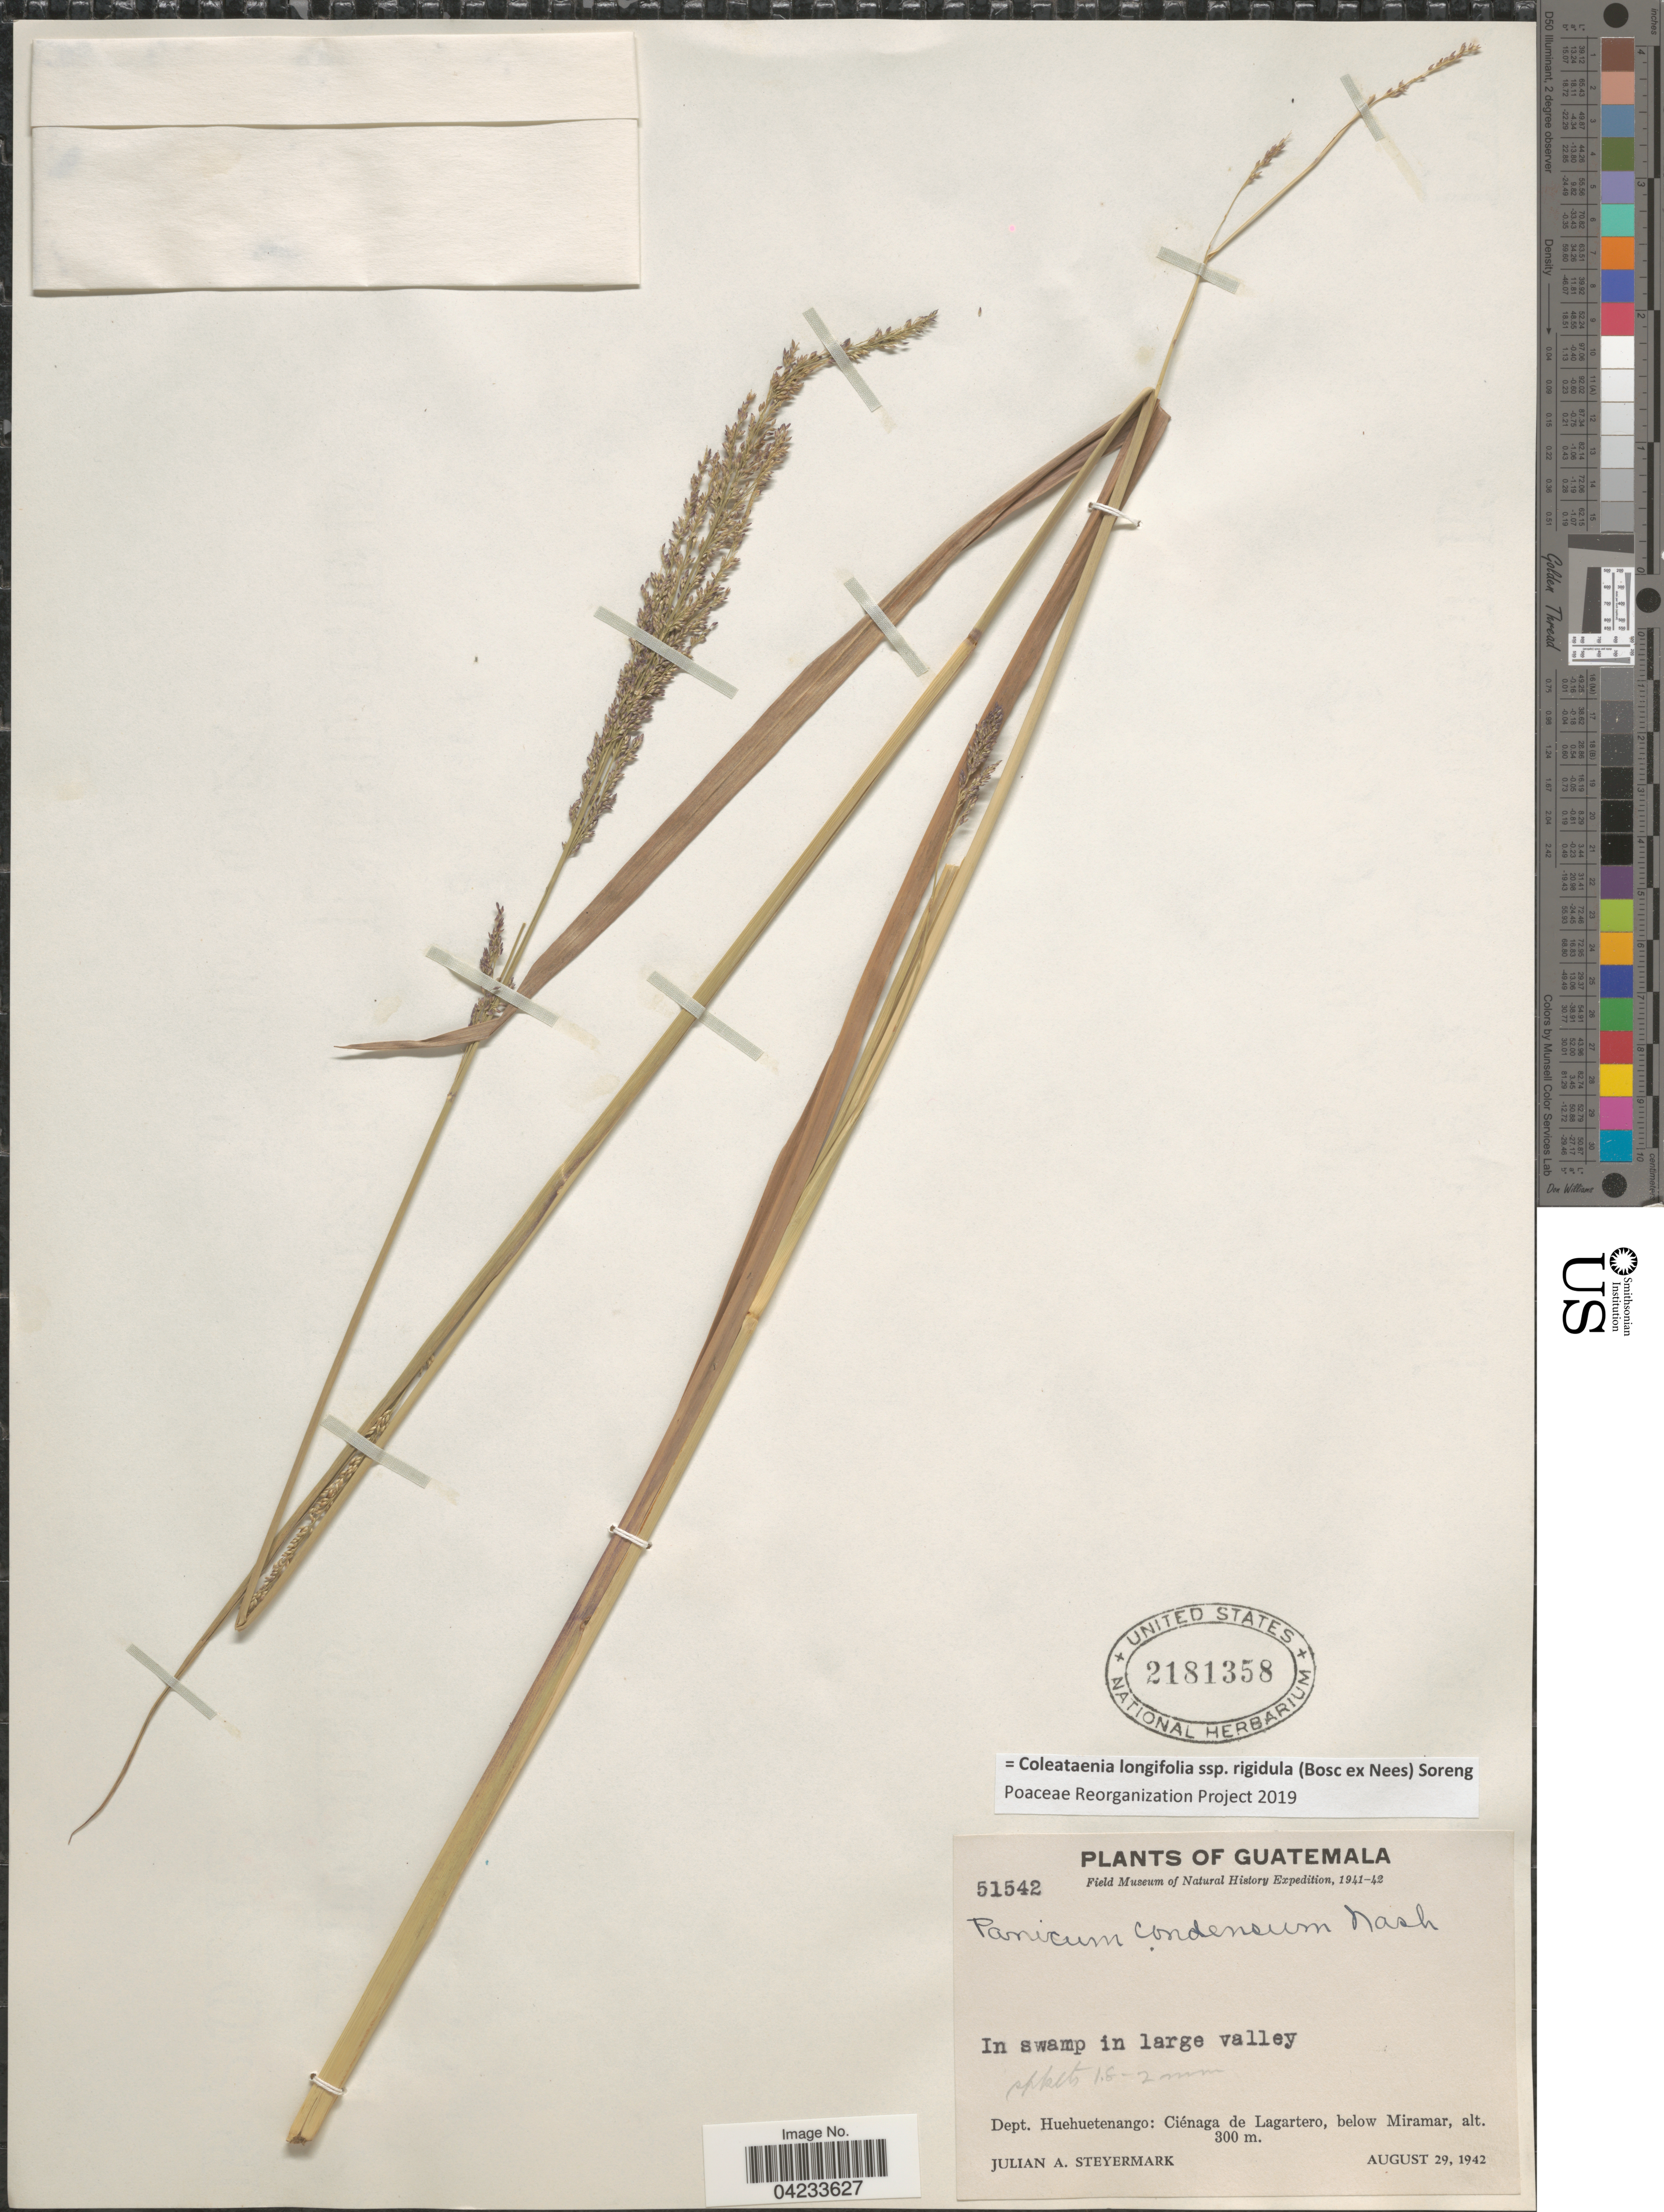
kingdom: Plantae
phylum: Tracheophyta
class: Liliopsida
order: Poales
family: Poaceae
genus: Coleataenia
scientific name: Coleataenia longifolia subsp. rigidula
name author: (Bosc ex Nees) Soreng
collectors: J. Steyermark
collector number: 51542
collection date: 1942-08-29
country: Guatemala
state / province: Huehuetenango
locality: Field Museum of Natural History Expedition, 1941-42. Dept. Huehuetenango: Ciénaga de Lagartero, below Miramar.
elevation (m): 300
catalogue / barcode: US 2181358